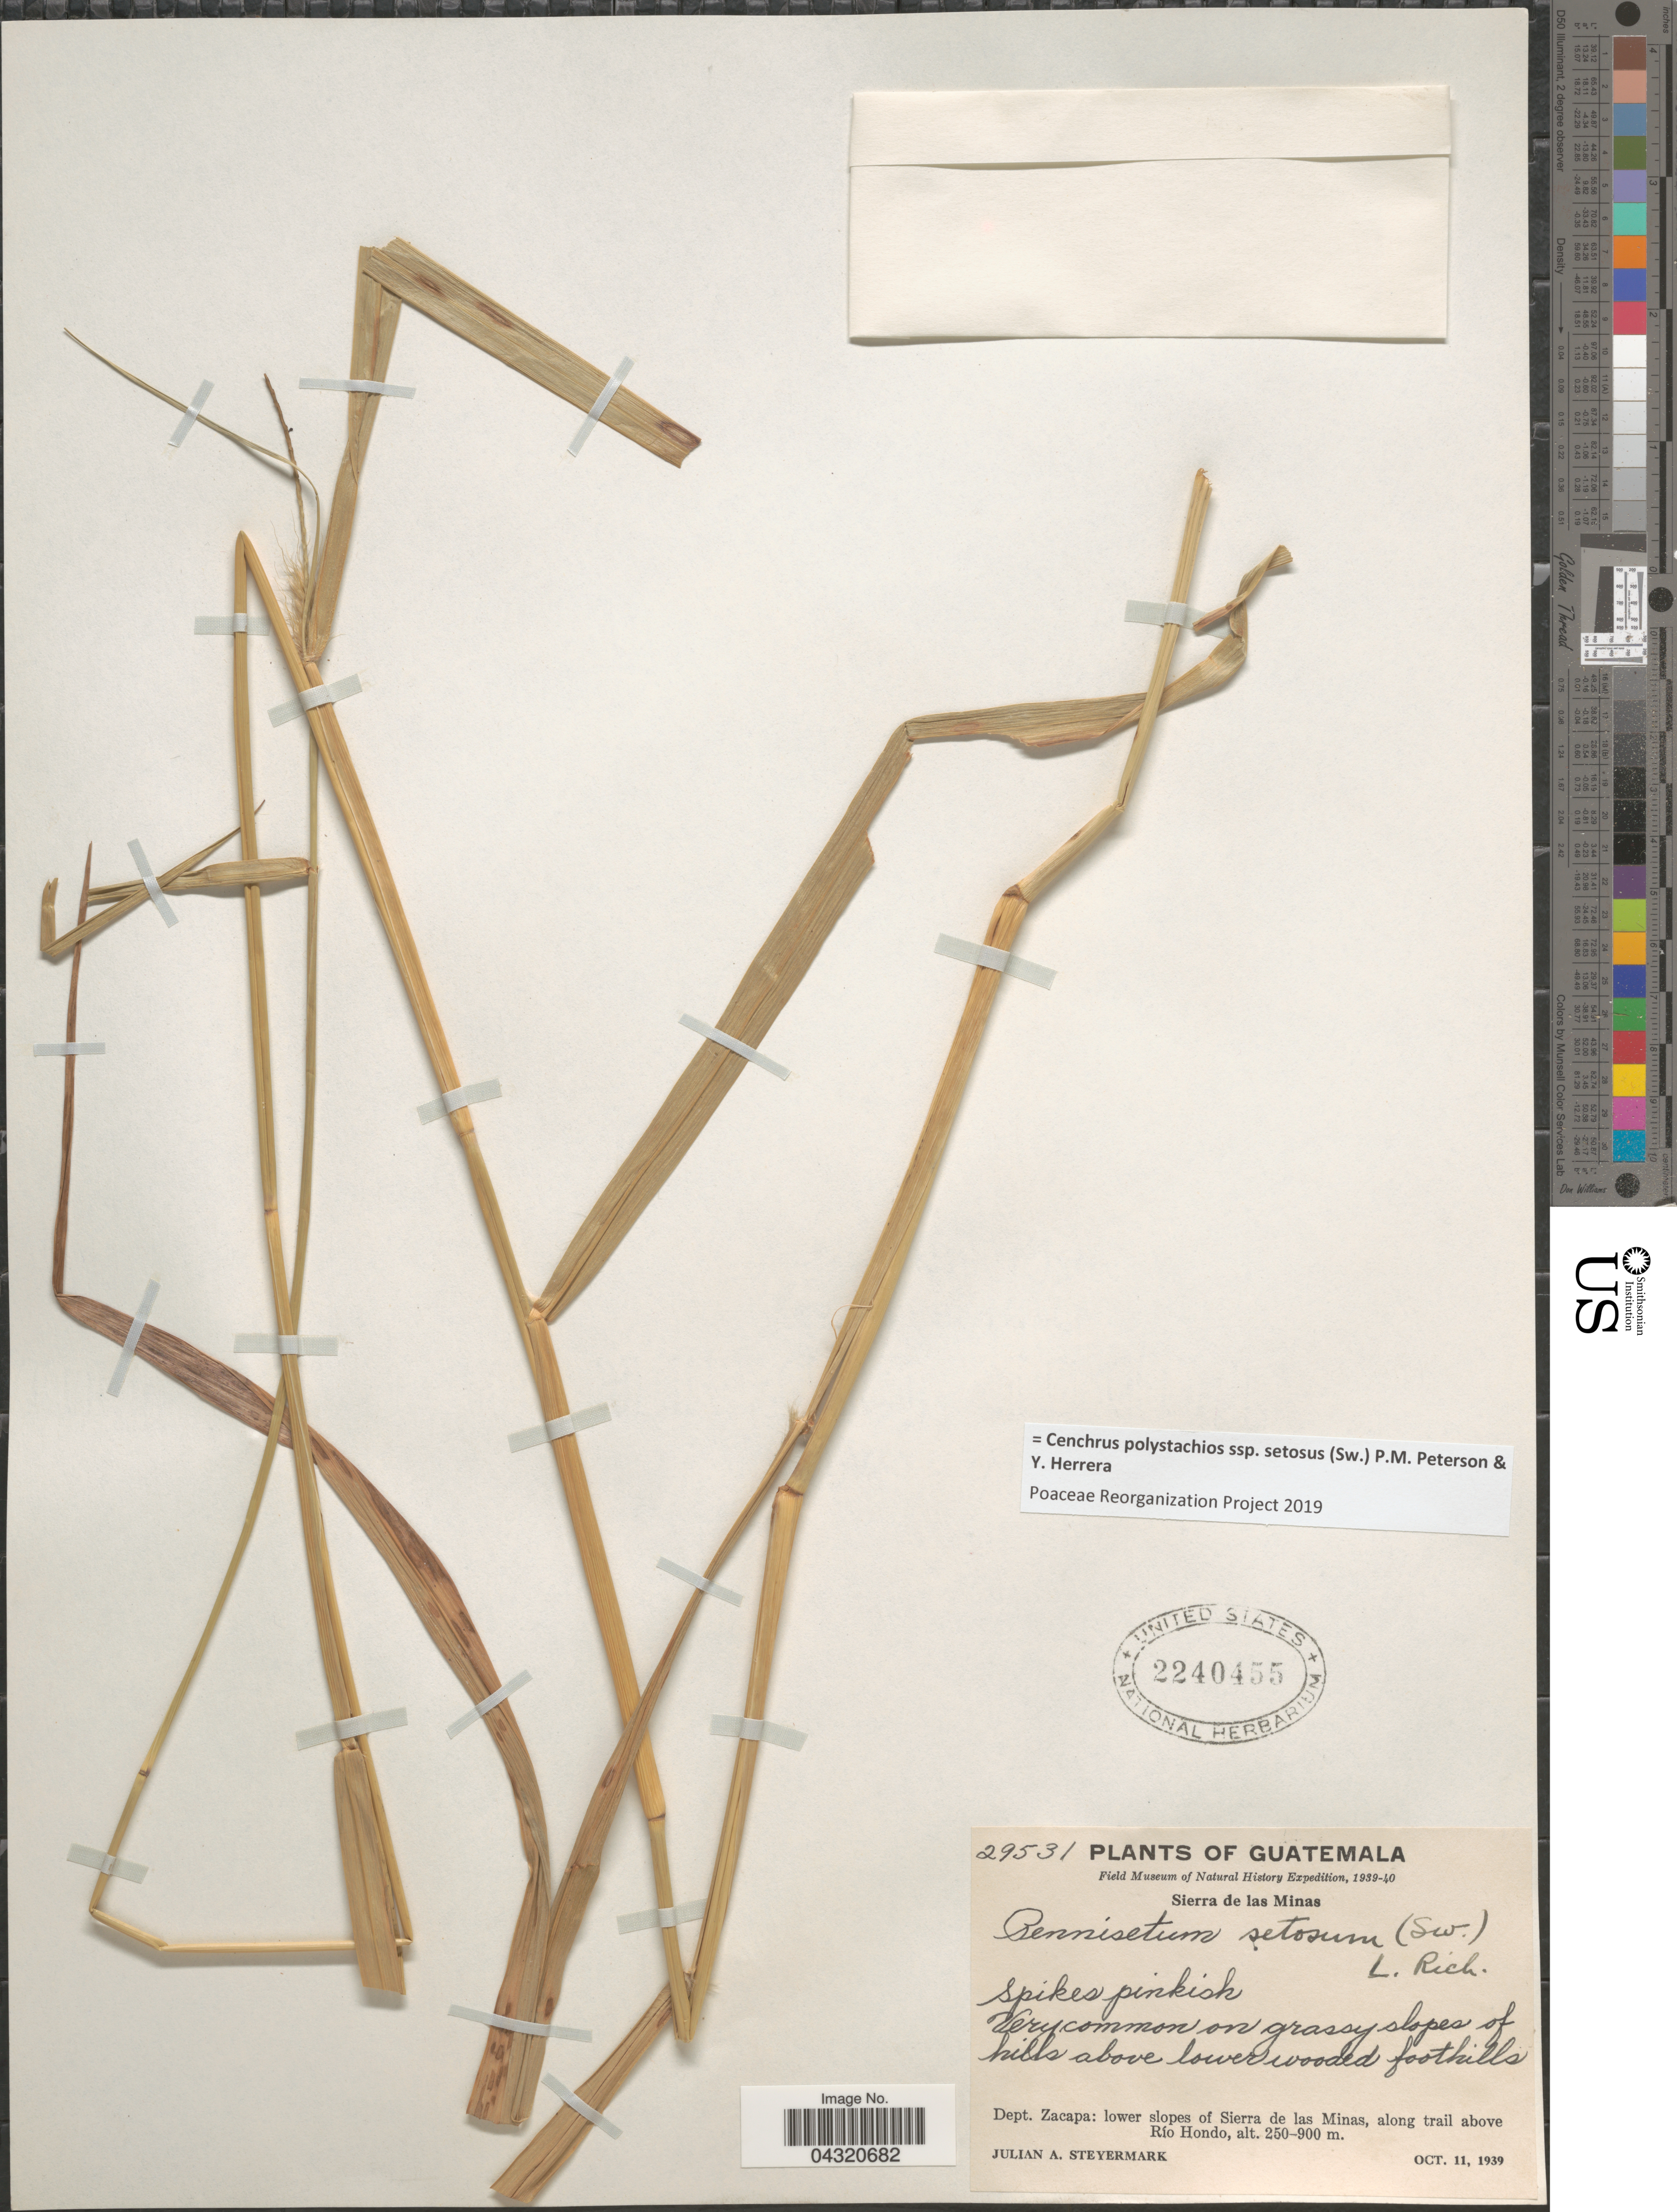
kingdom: Plantae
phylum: Tracheophyta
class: Liliopsida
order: Poales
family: Poaceae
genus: Cenchrus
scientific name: Cenchrus polystachios subsp. setosus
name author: (Sw.) P.M. Peterson & Y. Herrera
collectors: J. Steyermark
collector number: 29531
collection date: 1939-10-11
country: Guatemala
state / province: Zacapa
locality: Field Museum of Natural History Expedition, 1939-40. Sierra de las Minas. Dept. Zacapa: lower slopes of Sierra de las Minas, along trail above Río Hondo.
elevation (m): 250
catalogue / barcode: US 2240455